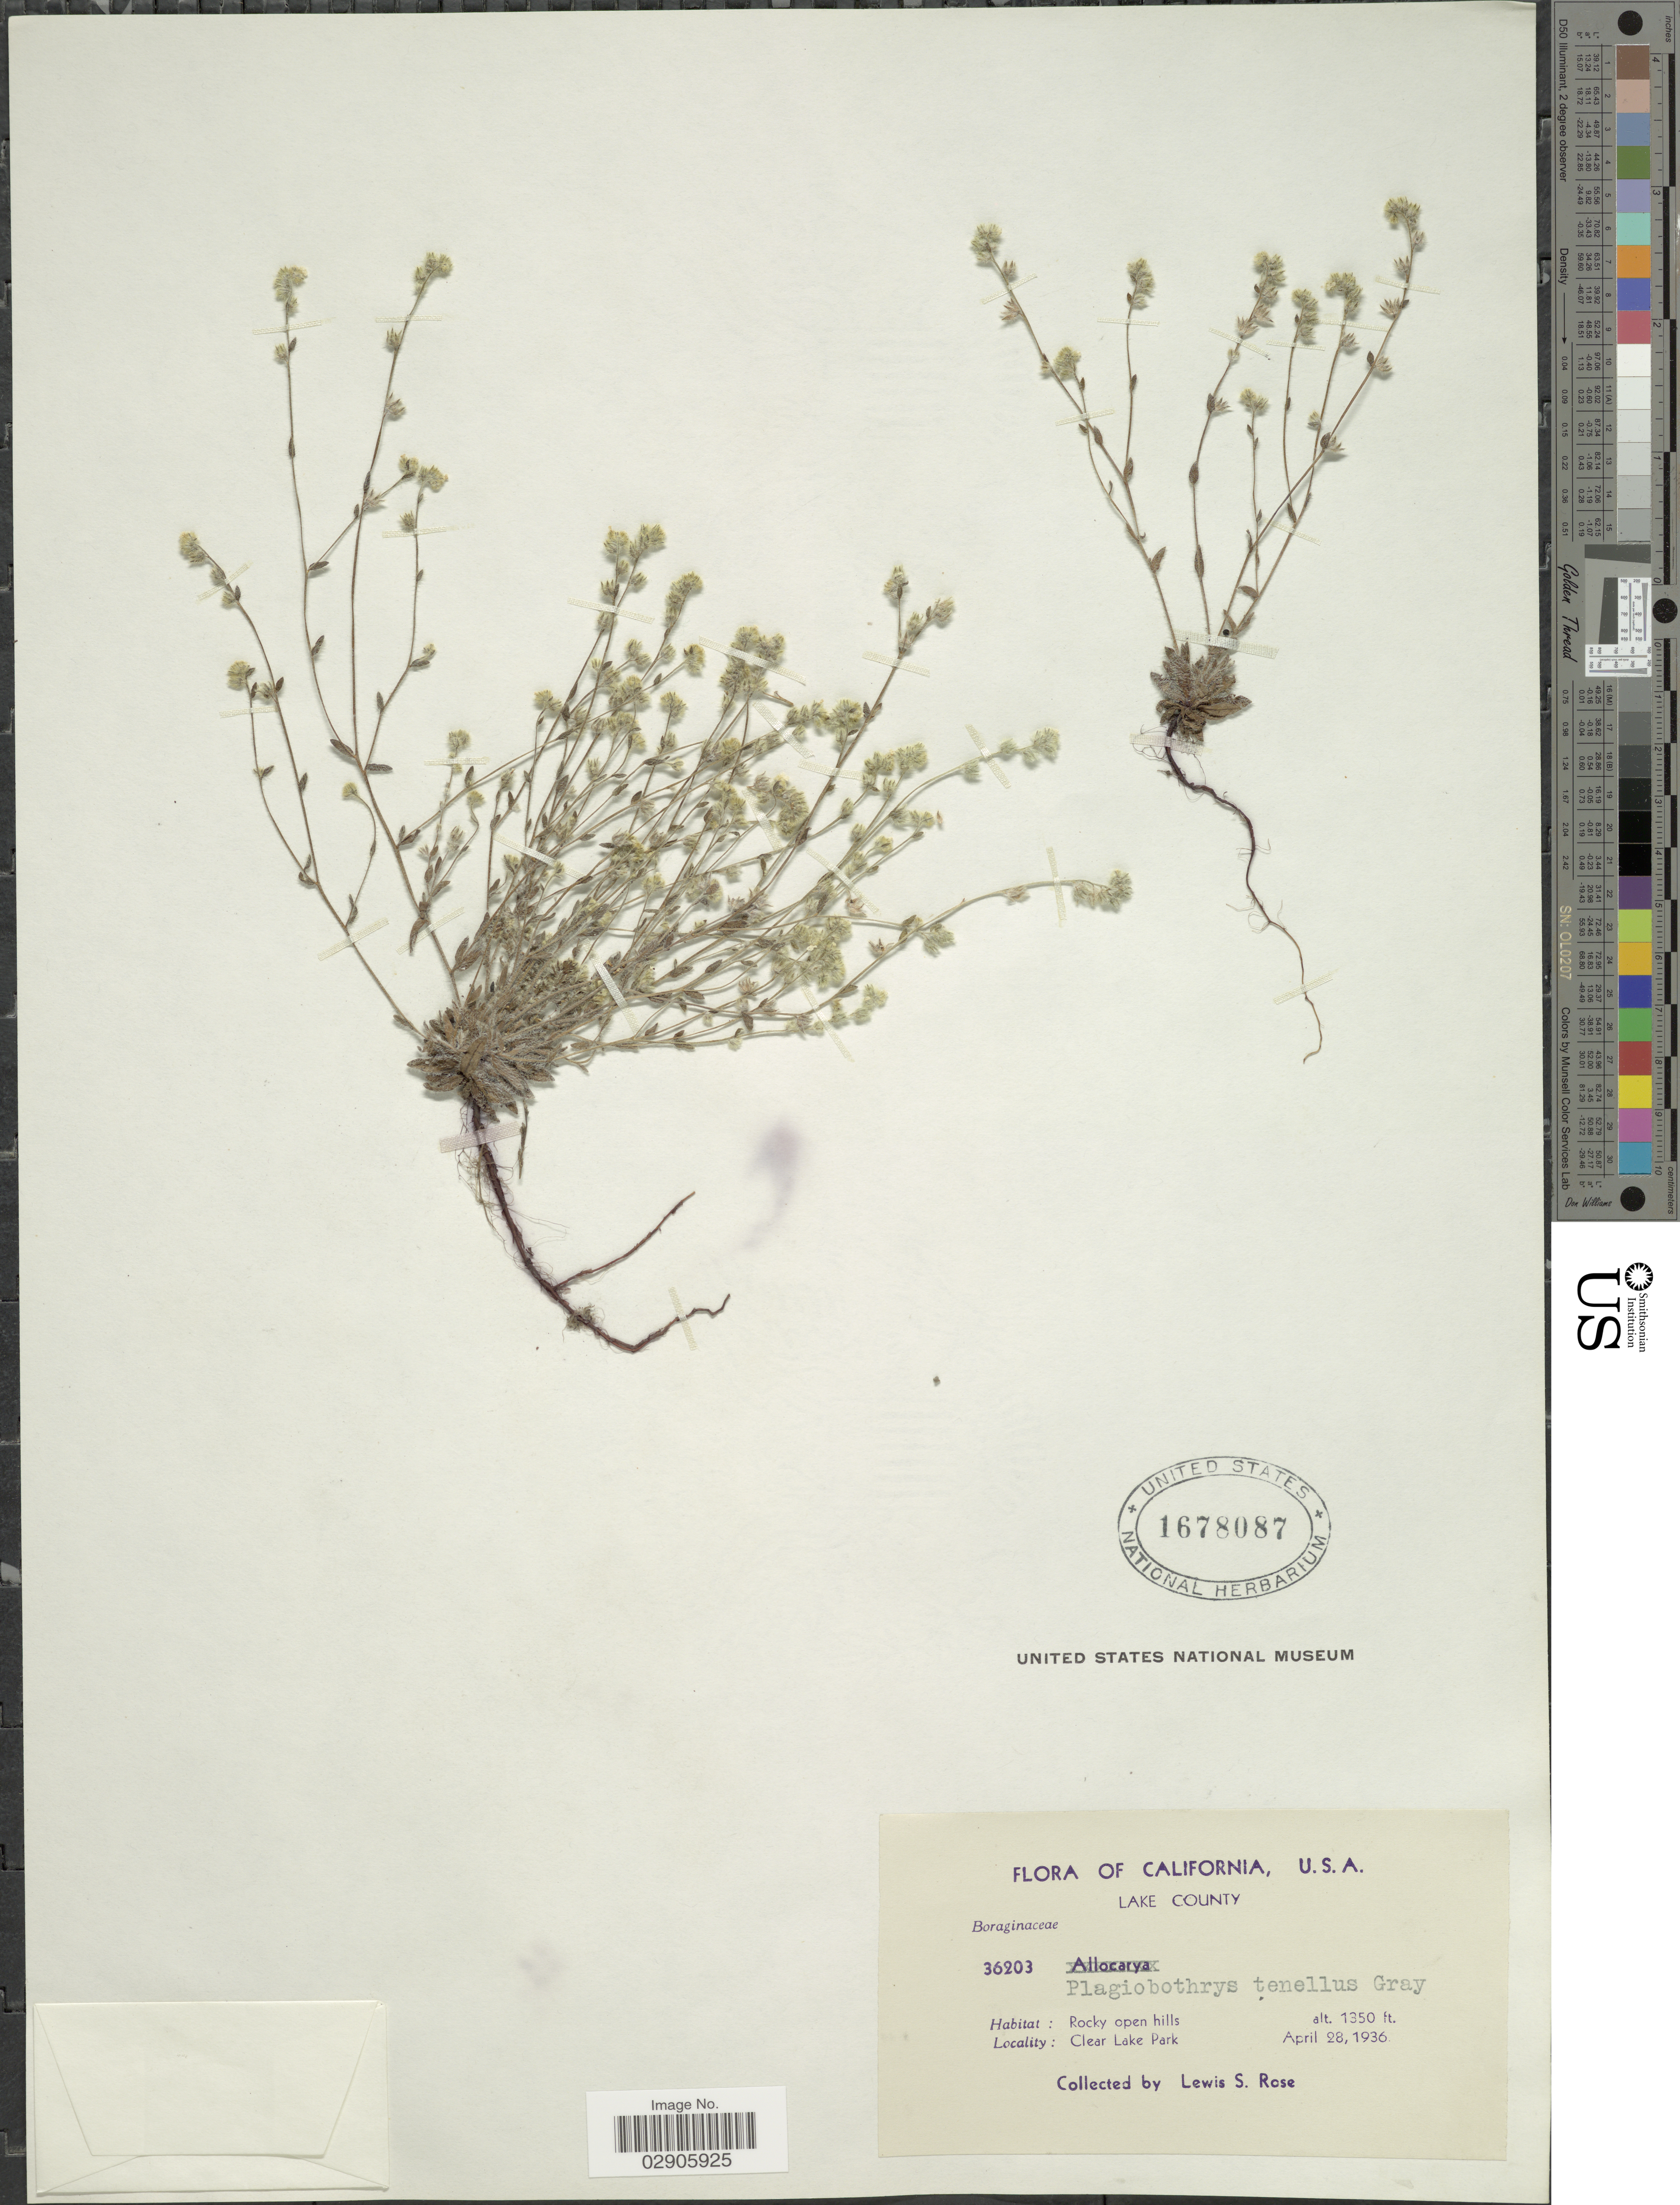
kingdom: Plantae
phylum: Tracheophyta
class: Magnoliopsida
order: Boraginales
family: Boraginaceae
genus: Plagiobothrys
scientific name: Plagiobothrys tenellus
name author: (Nutt.) A. Gray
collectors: L. S. Rose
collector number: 36203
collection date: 1936-04-28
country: United States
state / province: California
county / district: Lake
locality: Lake County. Clear Lake Park.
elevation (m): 411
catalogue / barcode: US 1678087